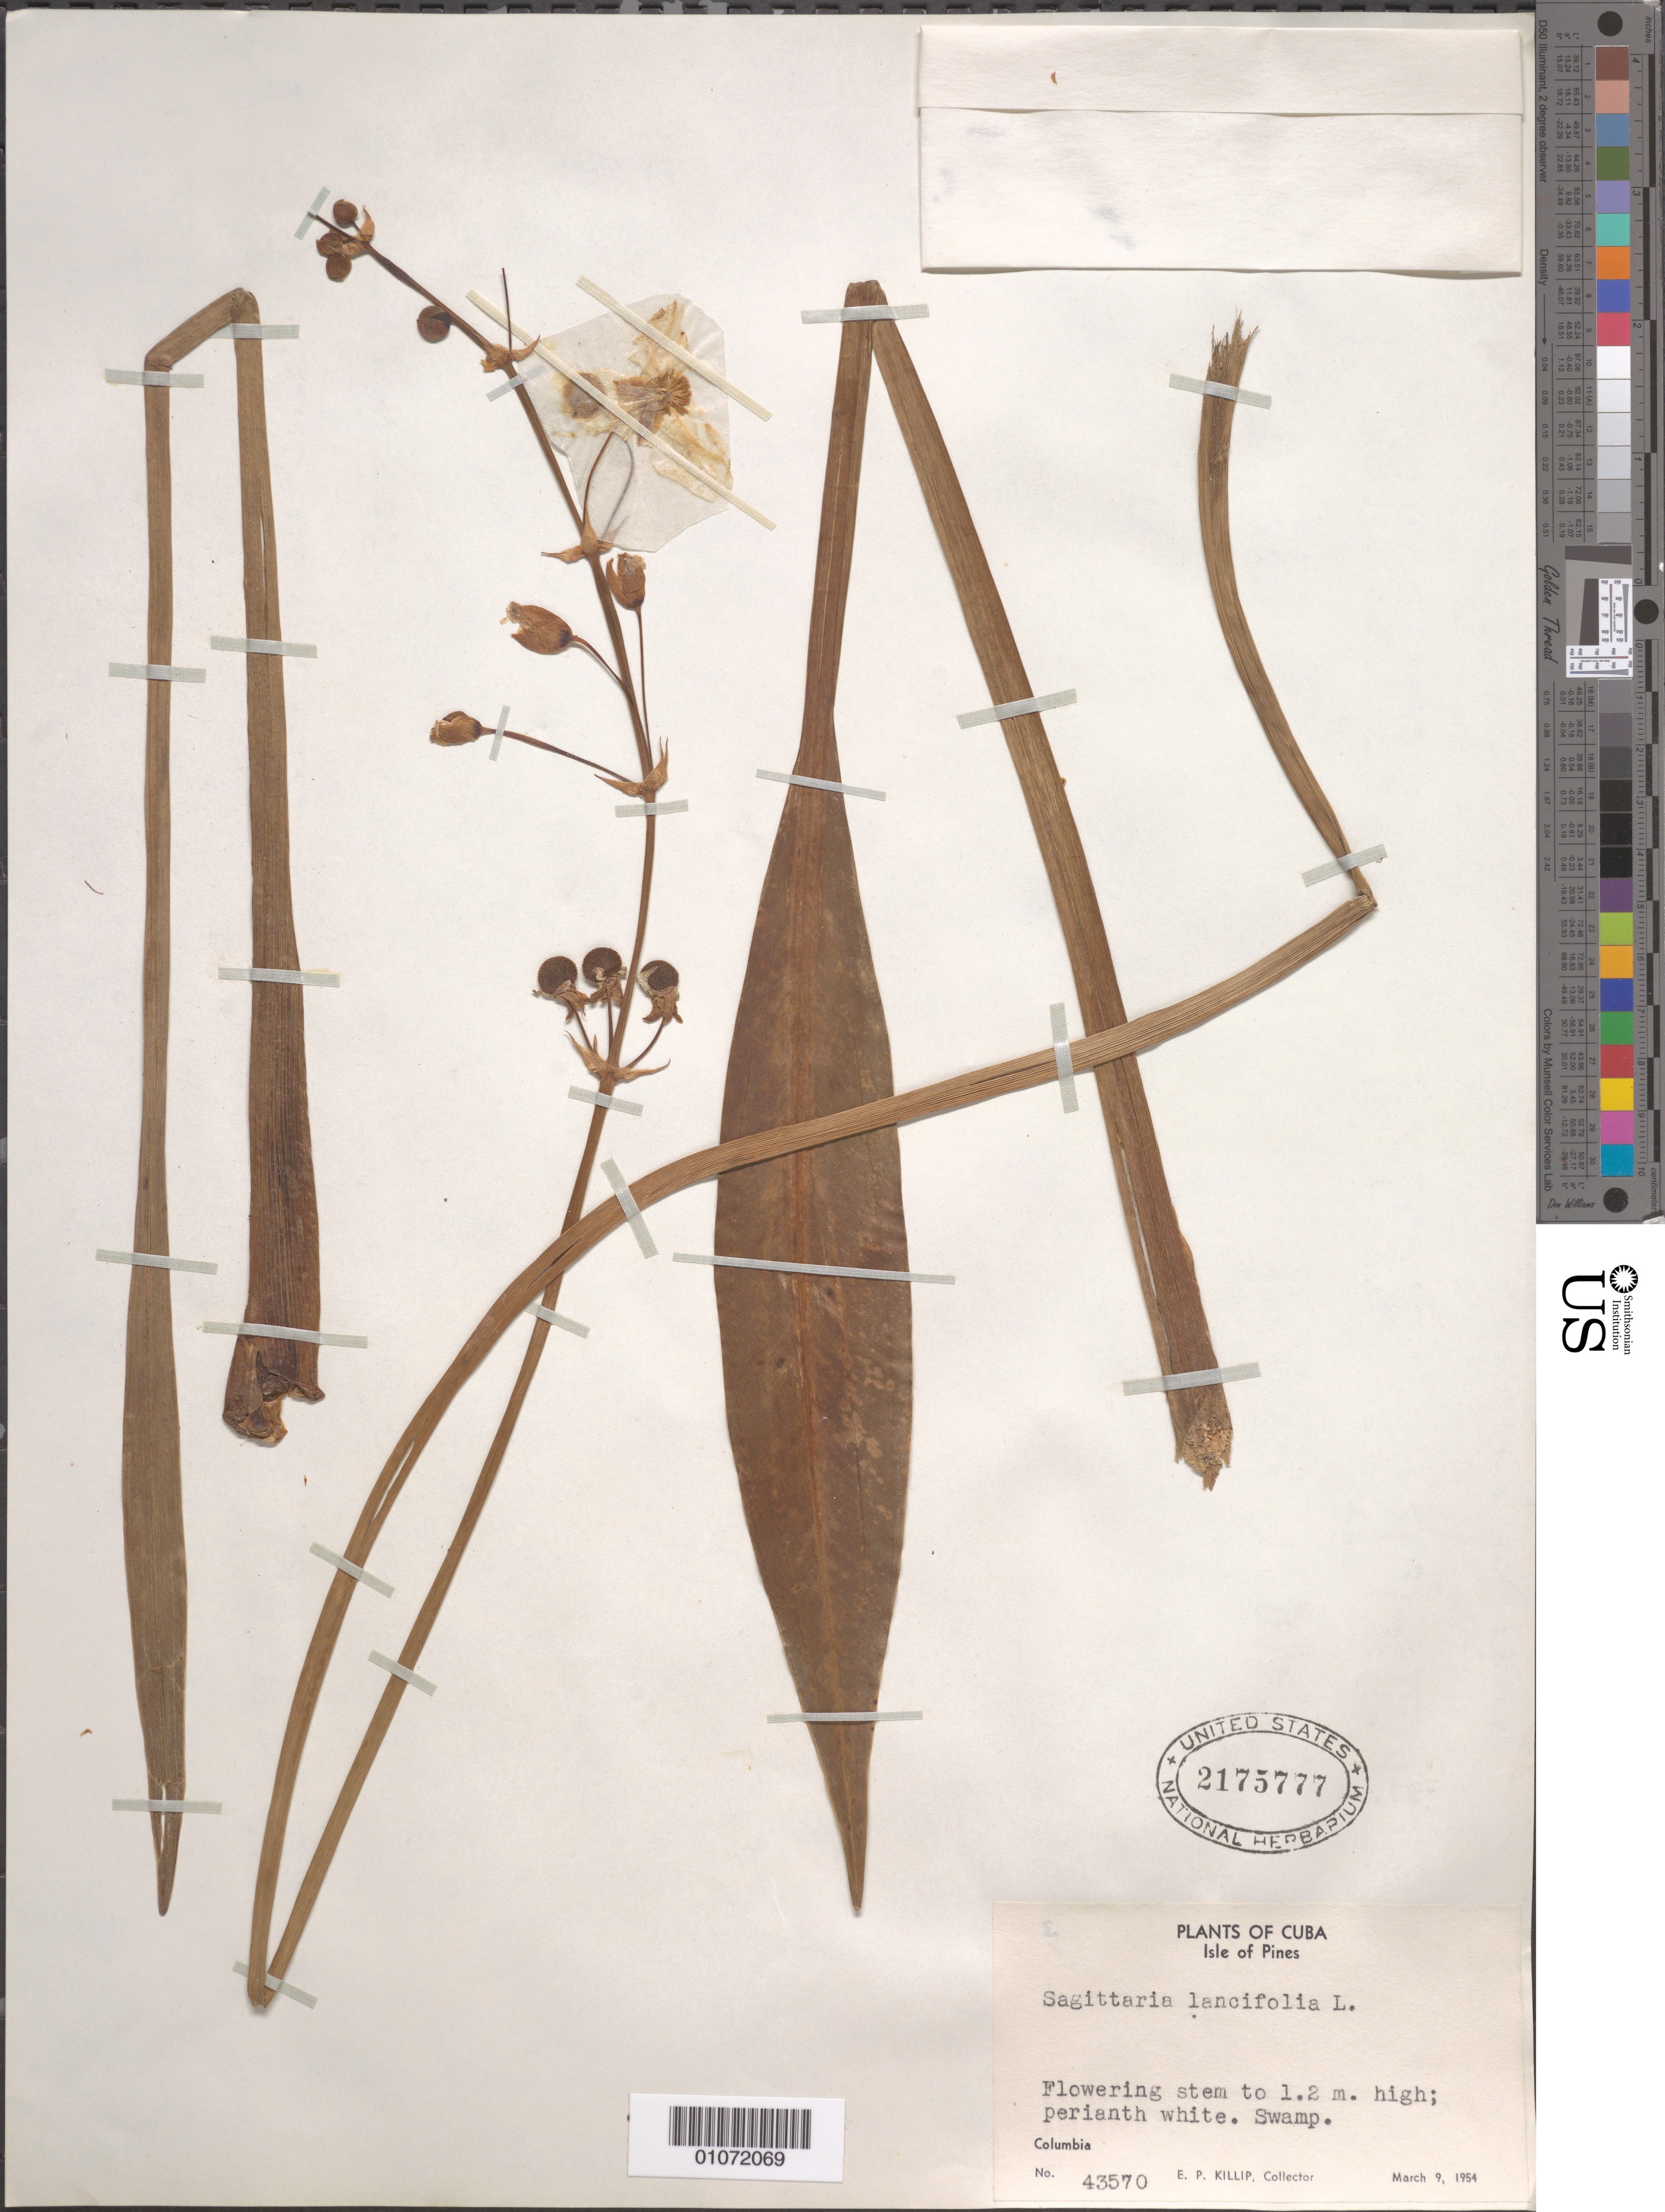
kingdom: Plantae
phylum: Tracheophyta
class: Liliopsida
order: Alismatales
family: Alismataceae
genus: Sagittaria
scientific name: Sagittaria lancifolia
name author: L.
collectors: E. P. Killip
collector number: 43570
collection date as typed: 09 Mar 1954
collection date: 1954-03-09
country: Cuba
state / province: Isla de La Juventud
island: Isla de la Juventud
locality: Isle of Pines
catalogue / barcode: US 2175777